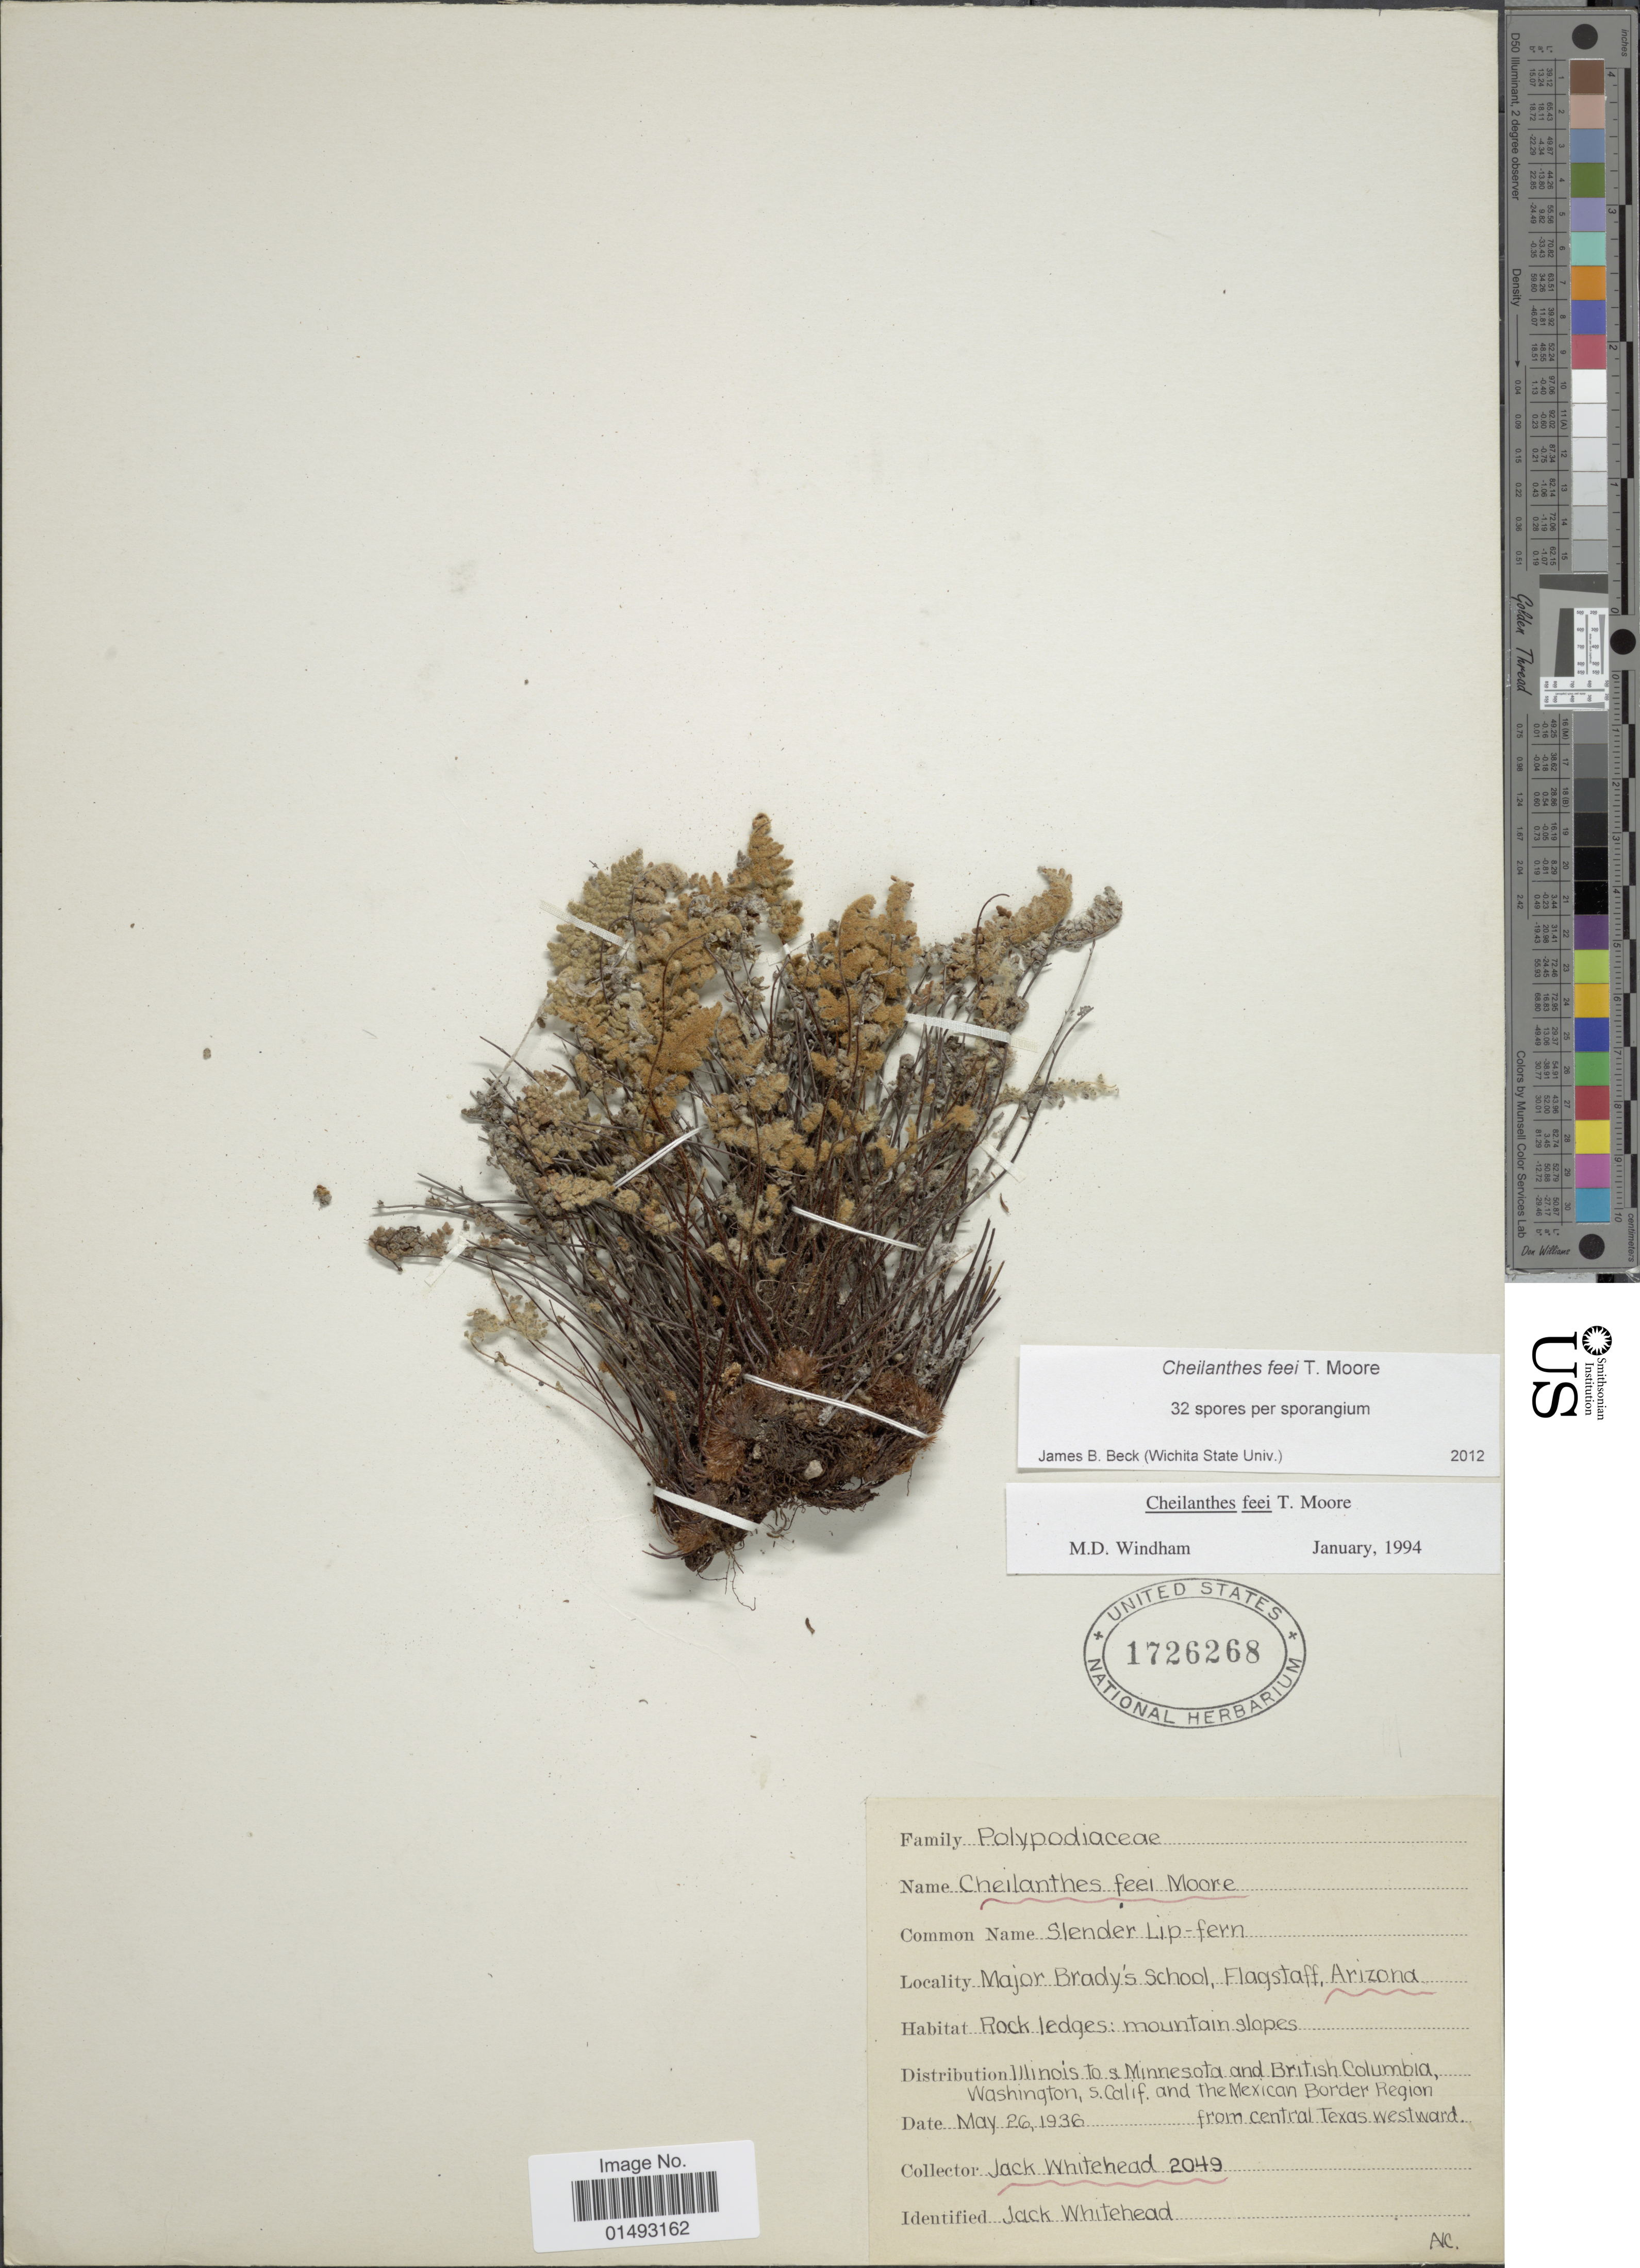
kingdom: Plantae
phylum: Tracheophyta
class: Polypodiopsida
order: Polypodiales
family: Pteridaceae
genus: Myriopteris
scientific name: Myriopteris gracilis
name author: Fée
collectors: J. Whitehead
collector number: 2049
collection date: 1936-05-26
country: United States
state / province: Arizona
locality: Major Brady's School, flagstaff, Illonois to s. Minnesota and British Columbia, Washington, S. Calif and the Mexican Border Region from central Texas westward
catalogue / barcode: US 1726268